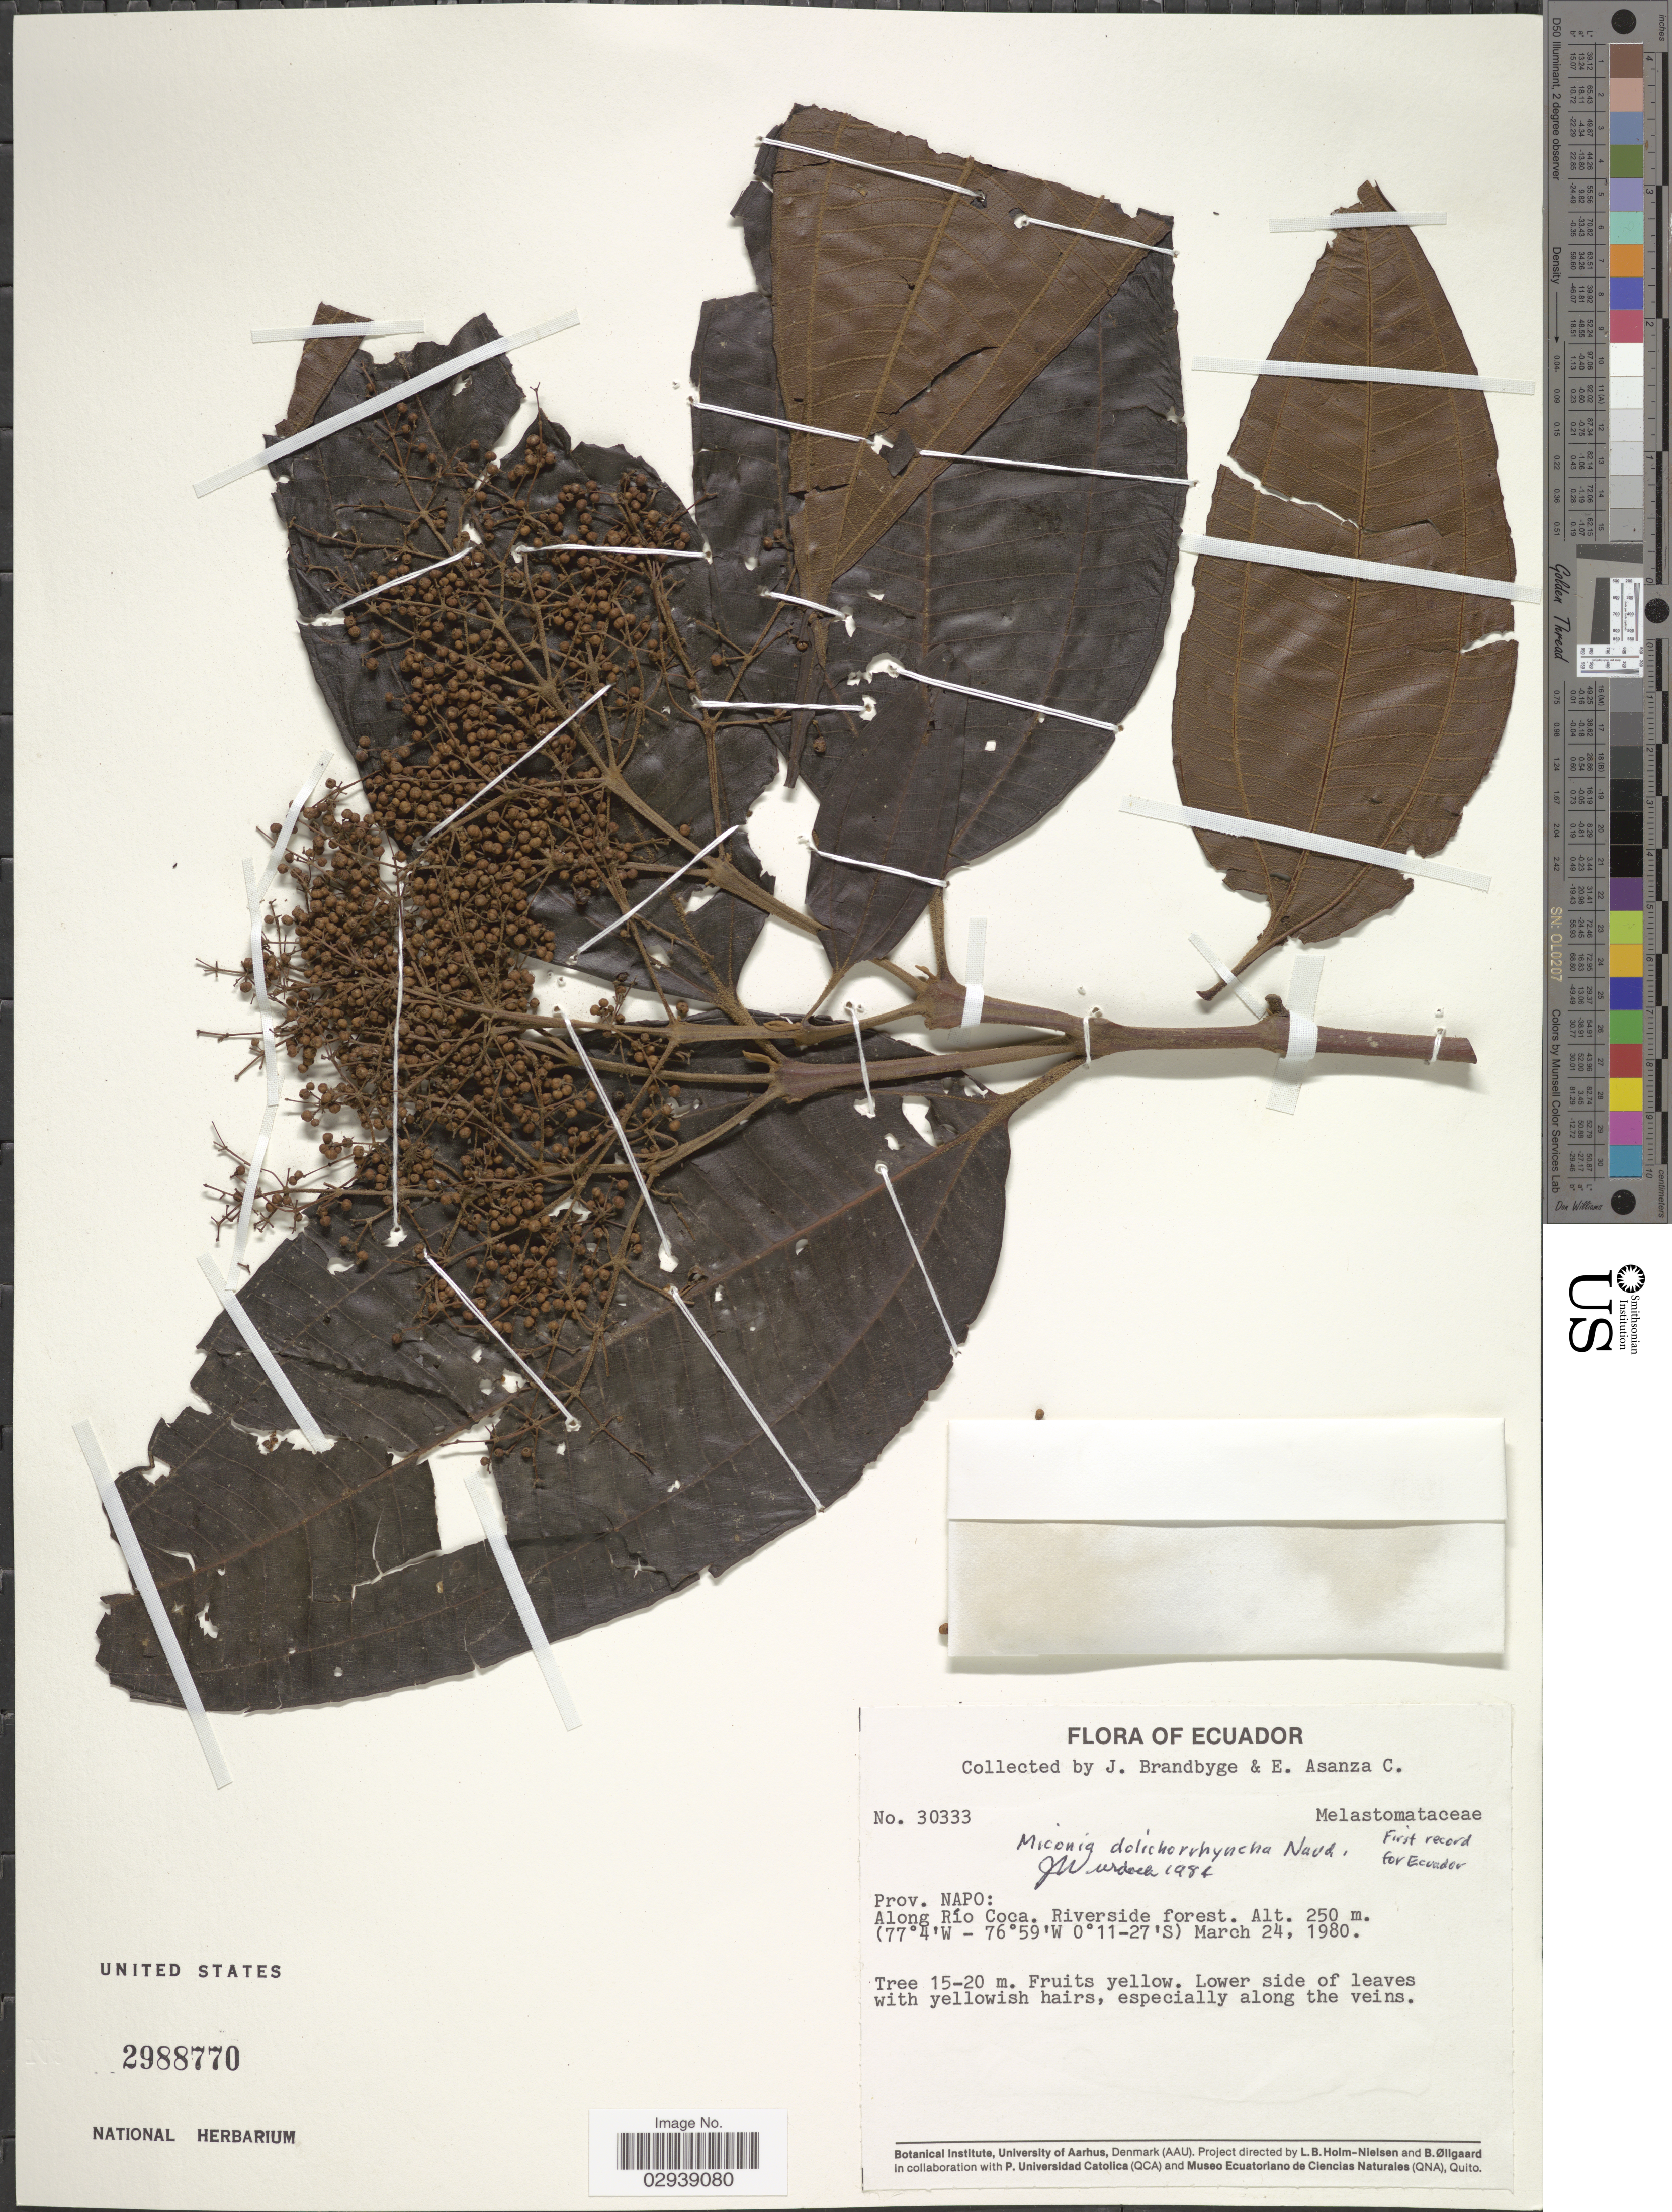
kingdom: Plantae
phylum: Tracheophyta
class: Magnoliopsida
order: Myrtales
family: Melastomataceae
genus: Miconia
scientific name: Miconia dolichorrhyncha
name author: Naudin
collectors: J. Brandbyge & E. Asanza C.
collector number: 30333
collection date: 1980-03-24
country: Ecuador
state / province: Napo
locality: Along Río Coca. Riverside forest.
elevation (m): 250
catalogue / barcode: US 2988770